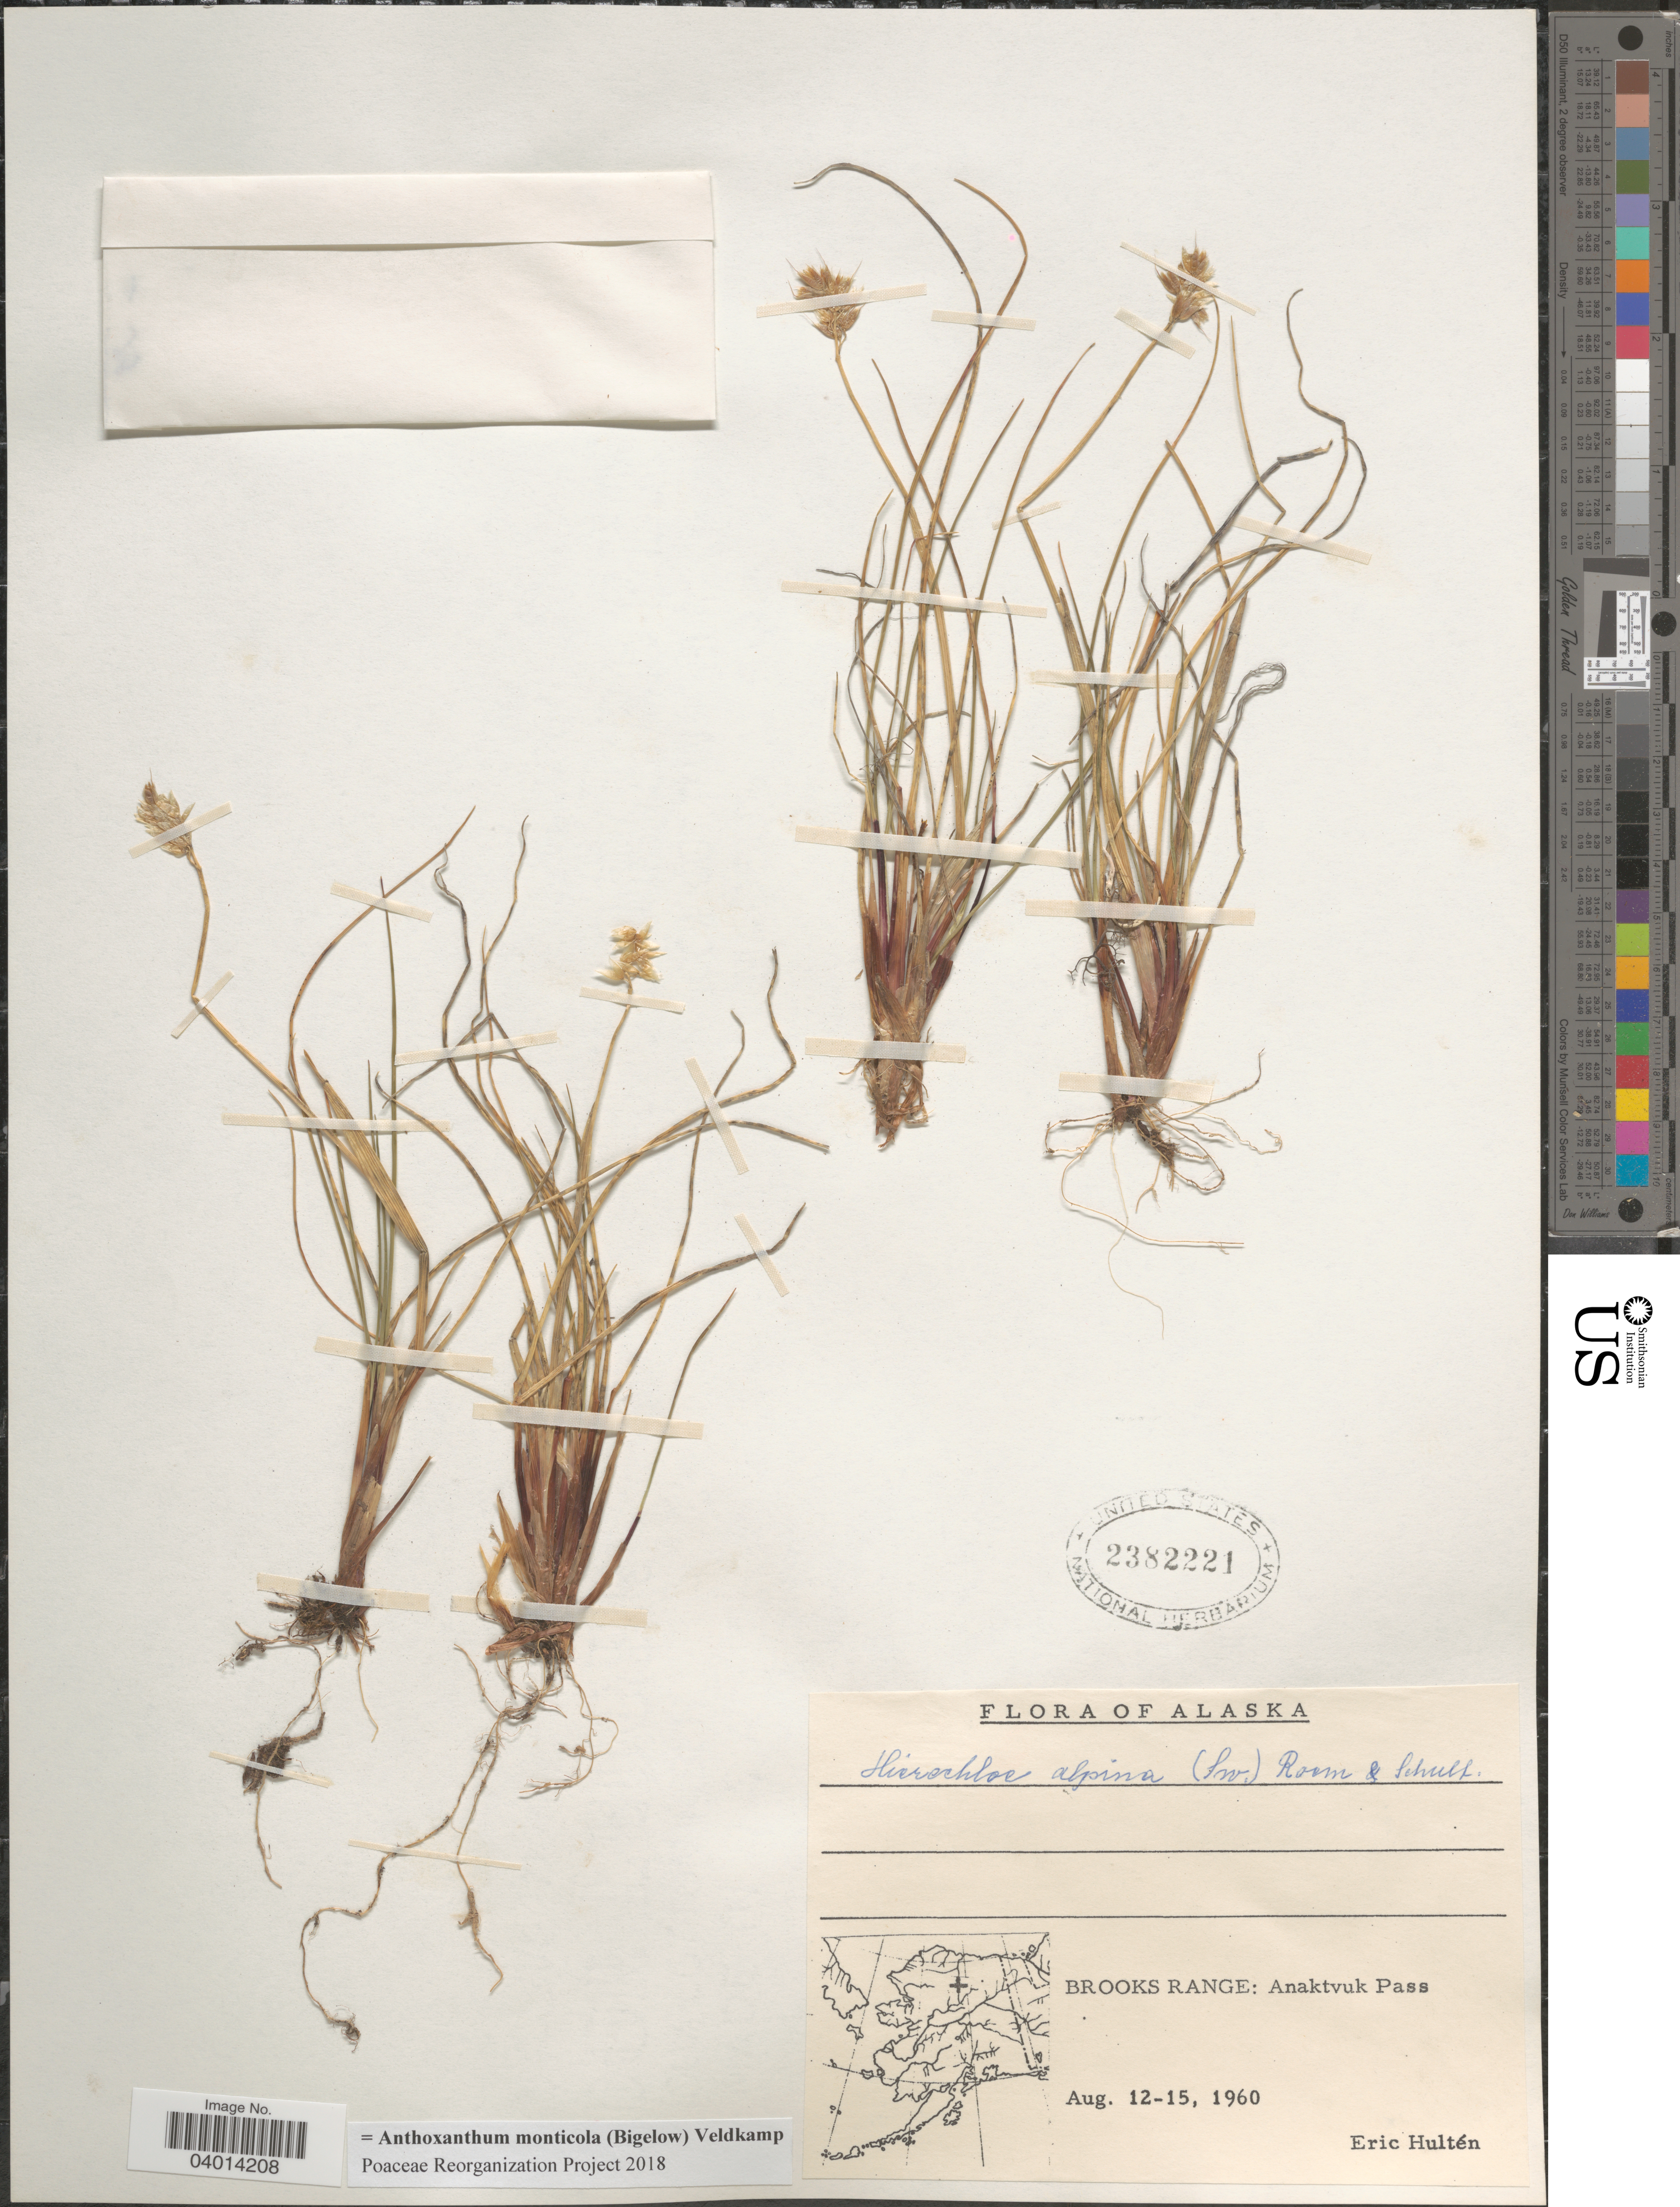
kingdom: Plantae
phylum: Tracheophyta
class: Liliopsida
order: Poales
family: Poaceae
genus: Anthoxanthum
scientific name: Anthoxanthum monticola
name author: (Bigelow) Veldkamp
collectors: E. G. Hultén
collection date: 1960-08-12/1960-08-15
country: United States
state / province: Alaska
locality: Brooks Range: Anaktvuk Pass.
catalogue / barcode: US 2382221